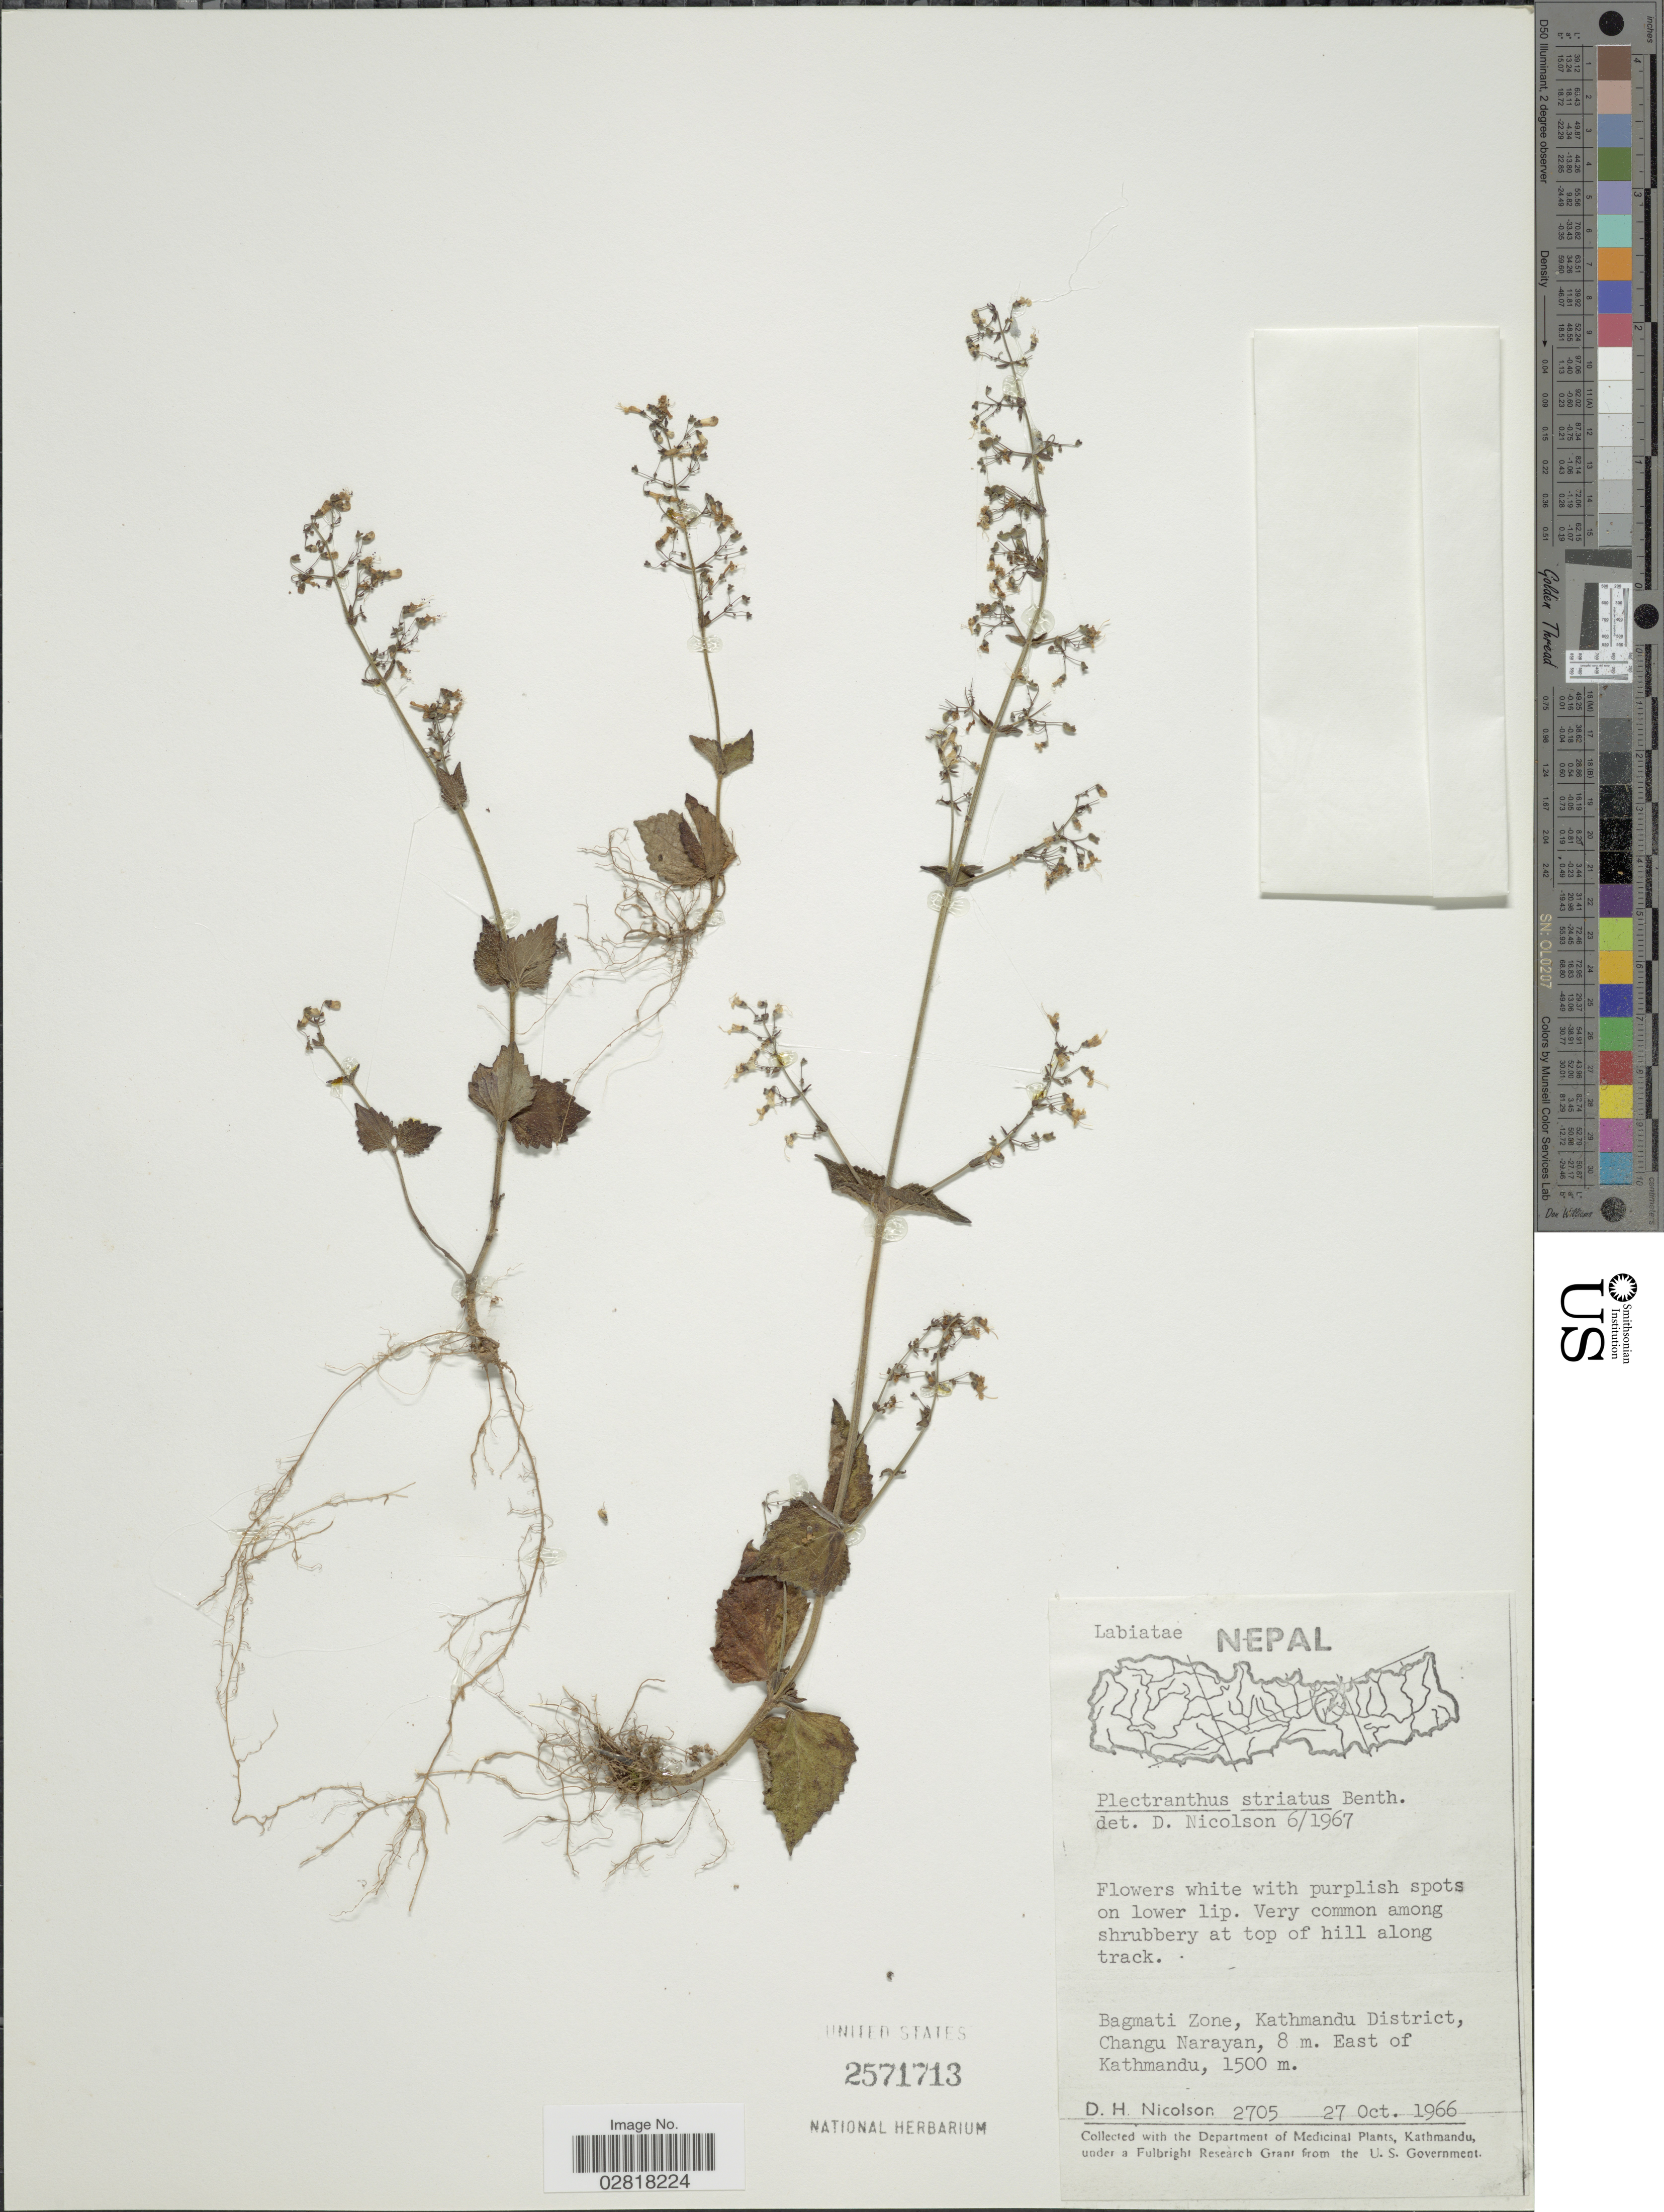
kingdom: Plantae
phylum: Tracheophyta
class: Magnoliopsida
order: Lamiales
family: Lamiaceae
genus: Plectranthus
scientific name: Plectranthus striatus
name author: Benth.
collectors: D. H. Nicolson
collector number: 2705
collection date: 1966-10-27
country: Nepal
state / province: Bagmati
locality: Bagmati Zone, Kathmandu District, Changu Narayan, 8 m. East of Kathmandu.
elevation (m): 1500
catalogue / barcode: US 2571713